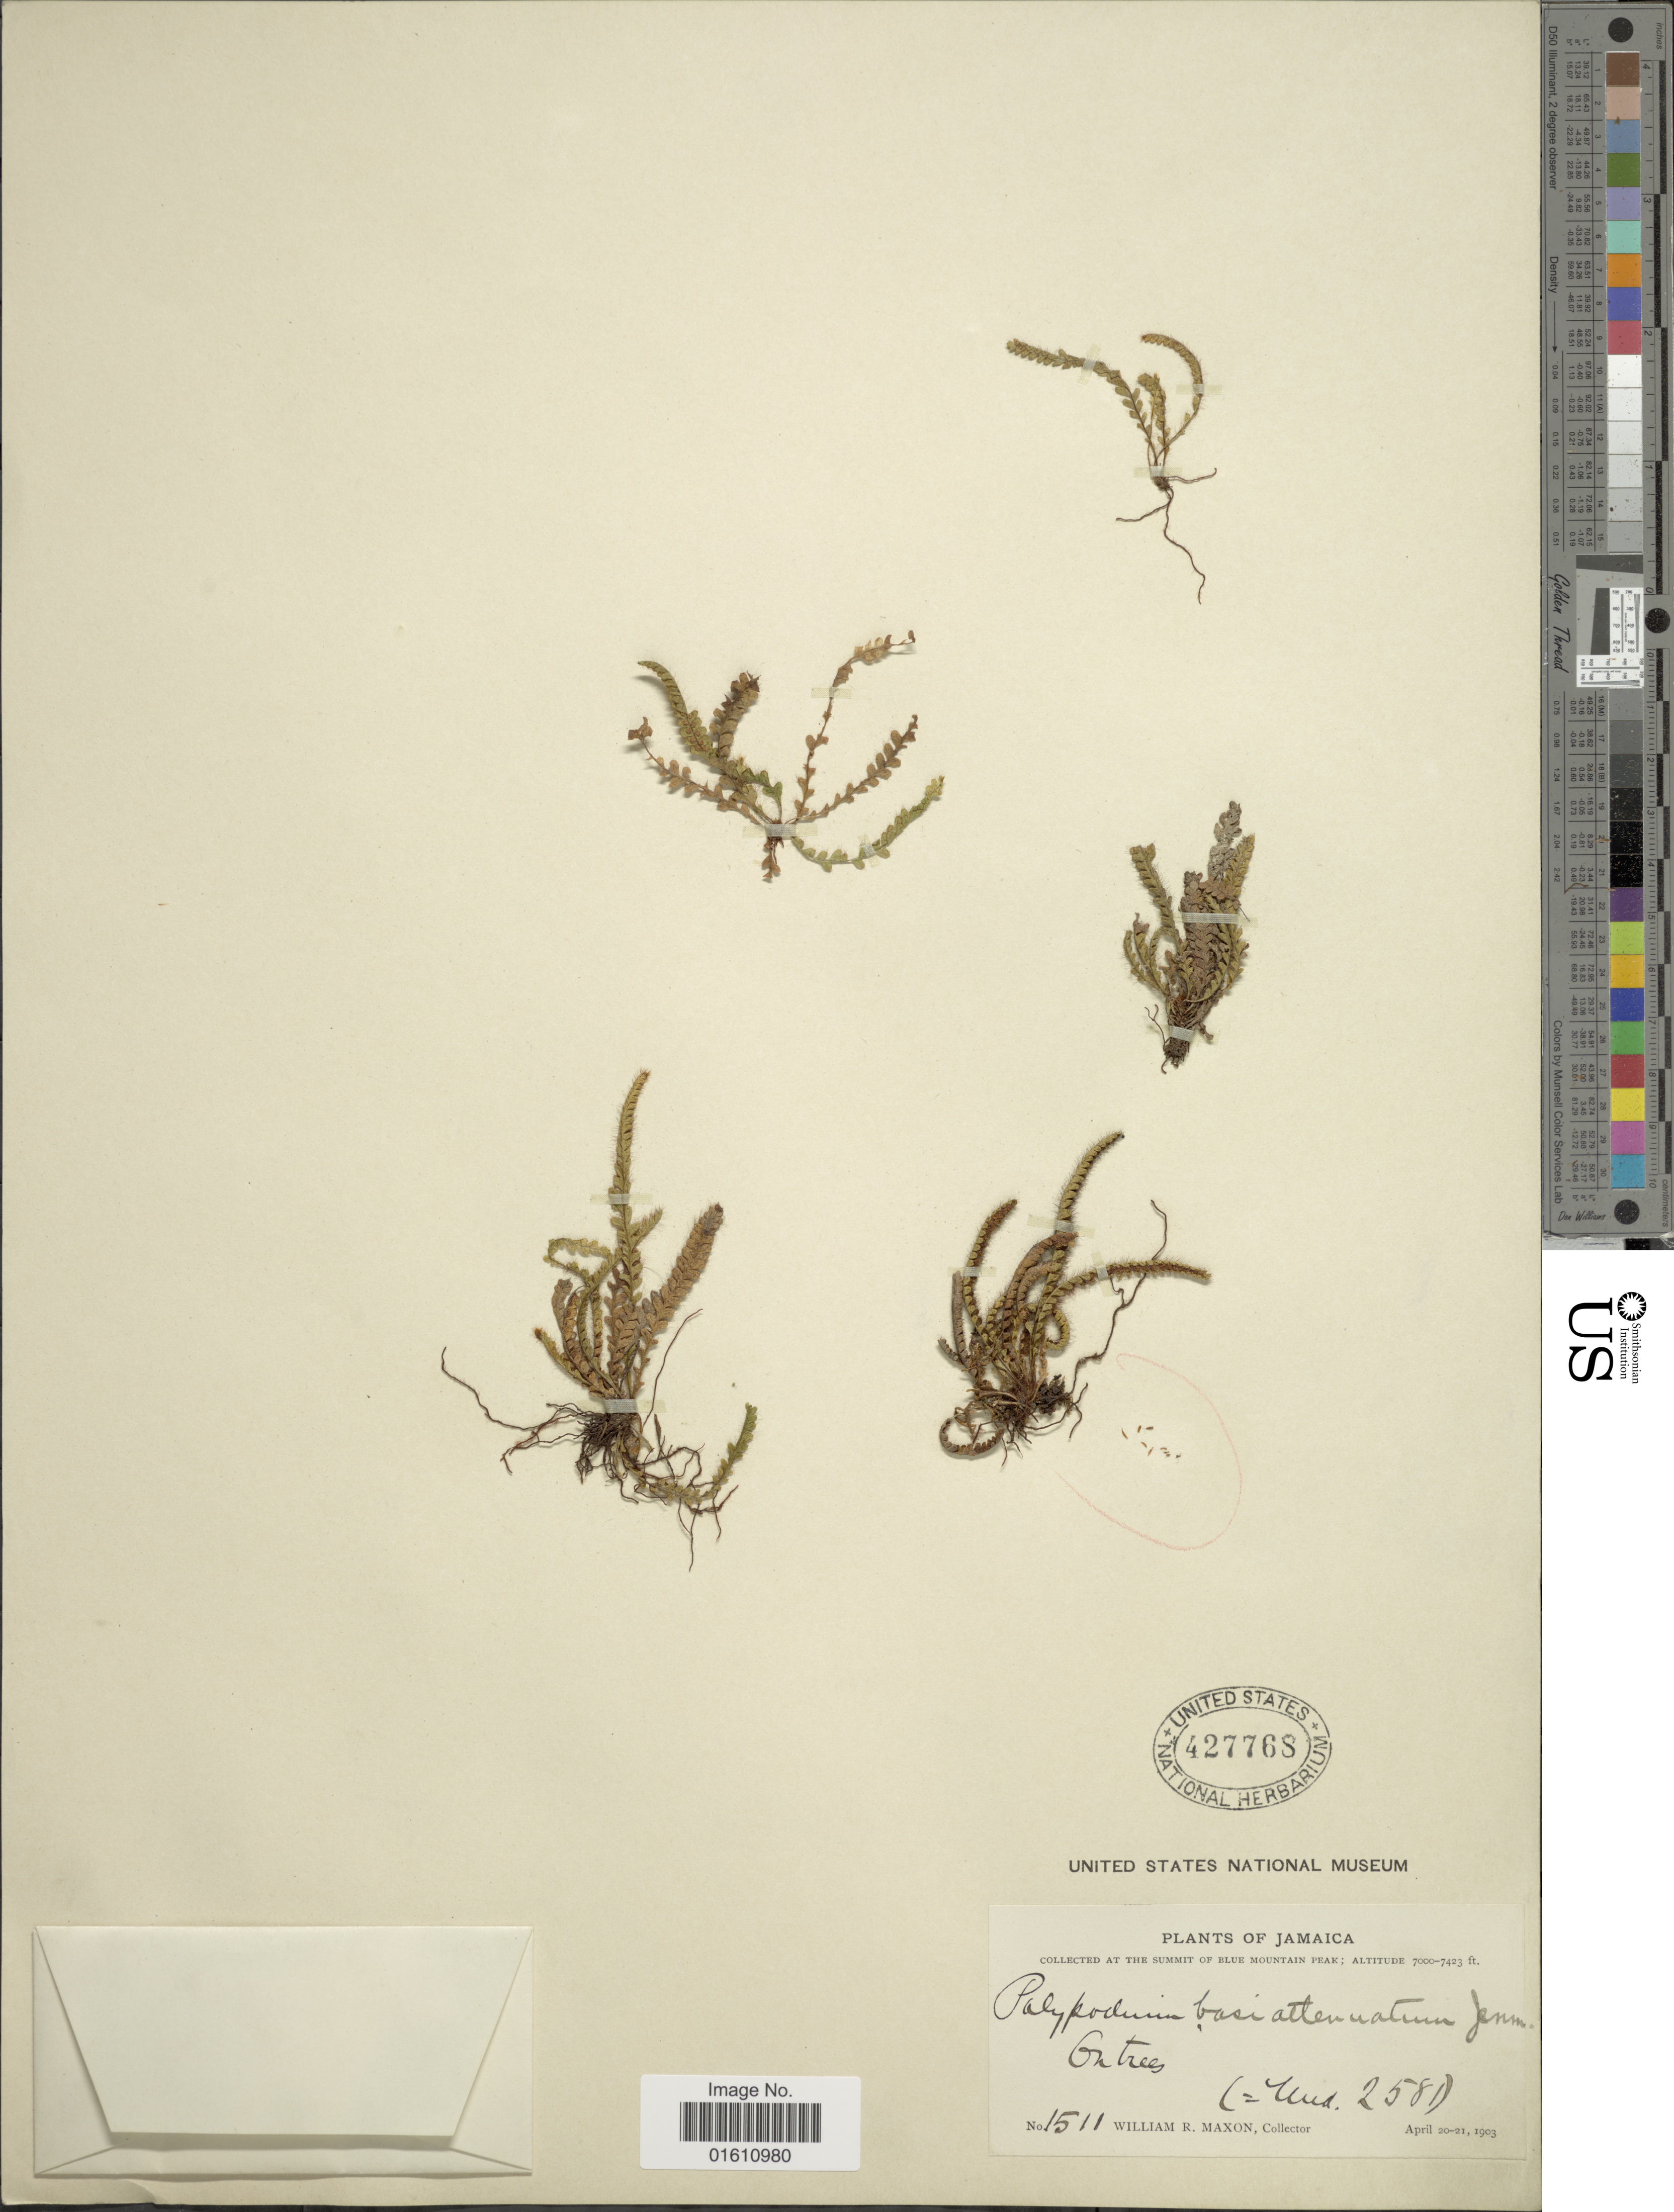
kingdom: Plantae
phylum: Tracheophyta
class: Polypodiopsida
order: Polypodiales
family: Polypodiaceae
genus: Moranopteris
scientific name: Moranopteris basiattenuata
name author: (Jenman) R. Y. Hirai & J. Prado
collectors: W. R. Maxon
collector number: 1511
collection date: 1903-04-20/1903-04-21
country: Jamaica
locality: Summit of Blue Mountain Peak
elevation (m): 2134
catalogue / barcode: US 427768